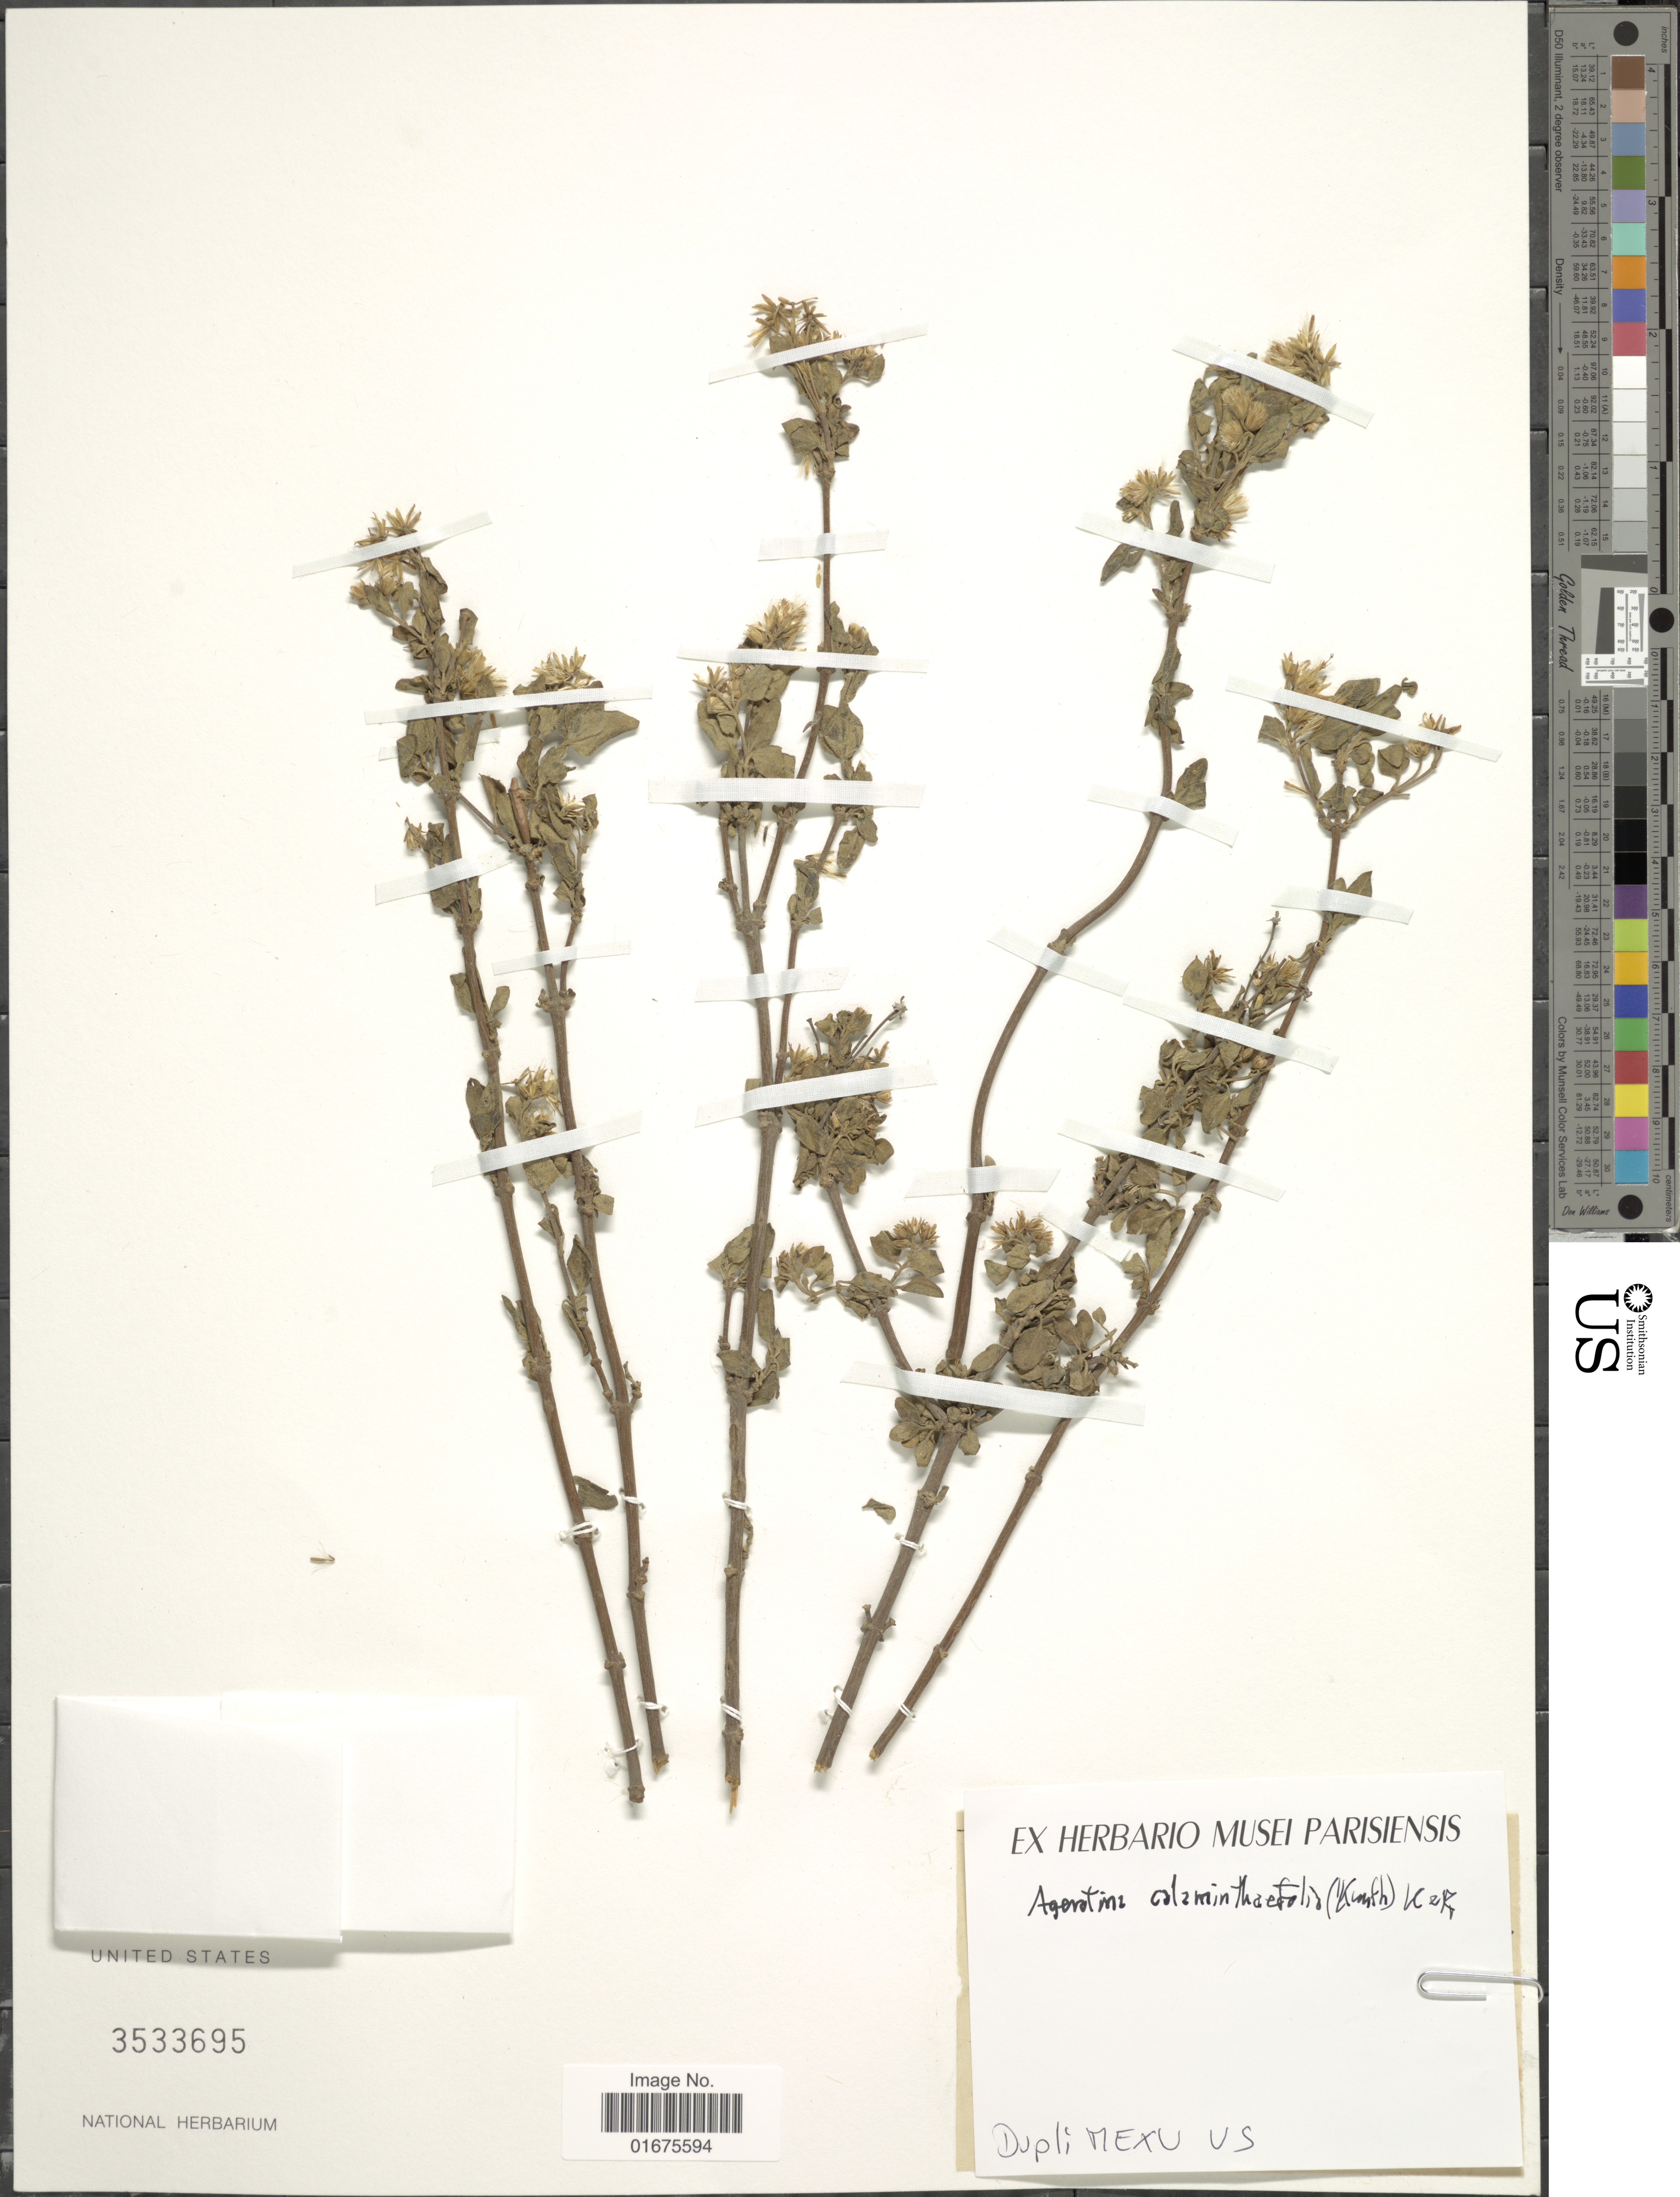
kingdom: Plantae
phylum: Tracheophyta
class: Magnoliopsida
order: Asterales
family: Asteraceae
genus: Ageratina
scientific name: Ageratina calaminthaefolia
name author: (Kunth) R.M. King & H. Rob.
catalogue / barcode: US 3533695